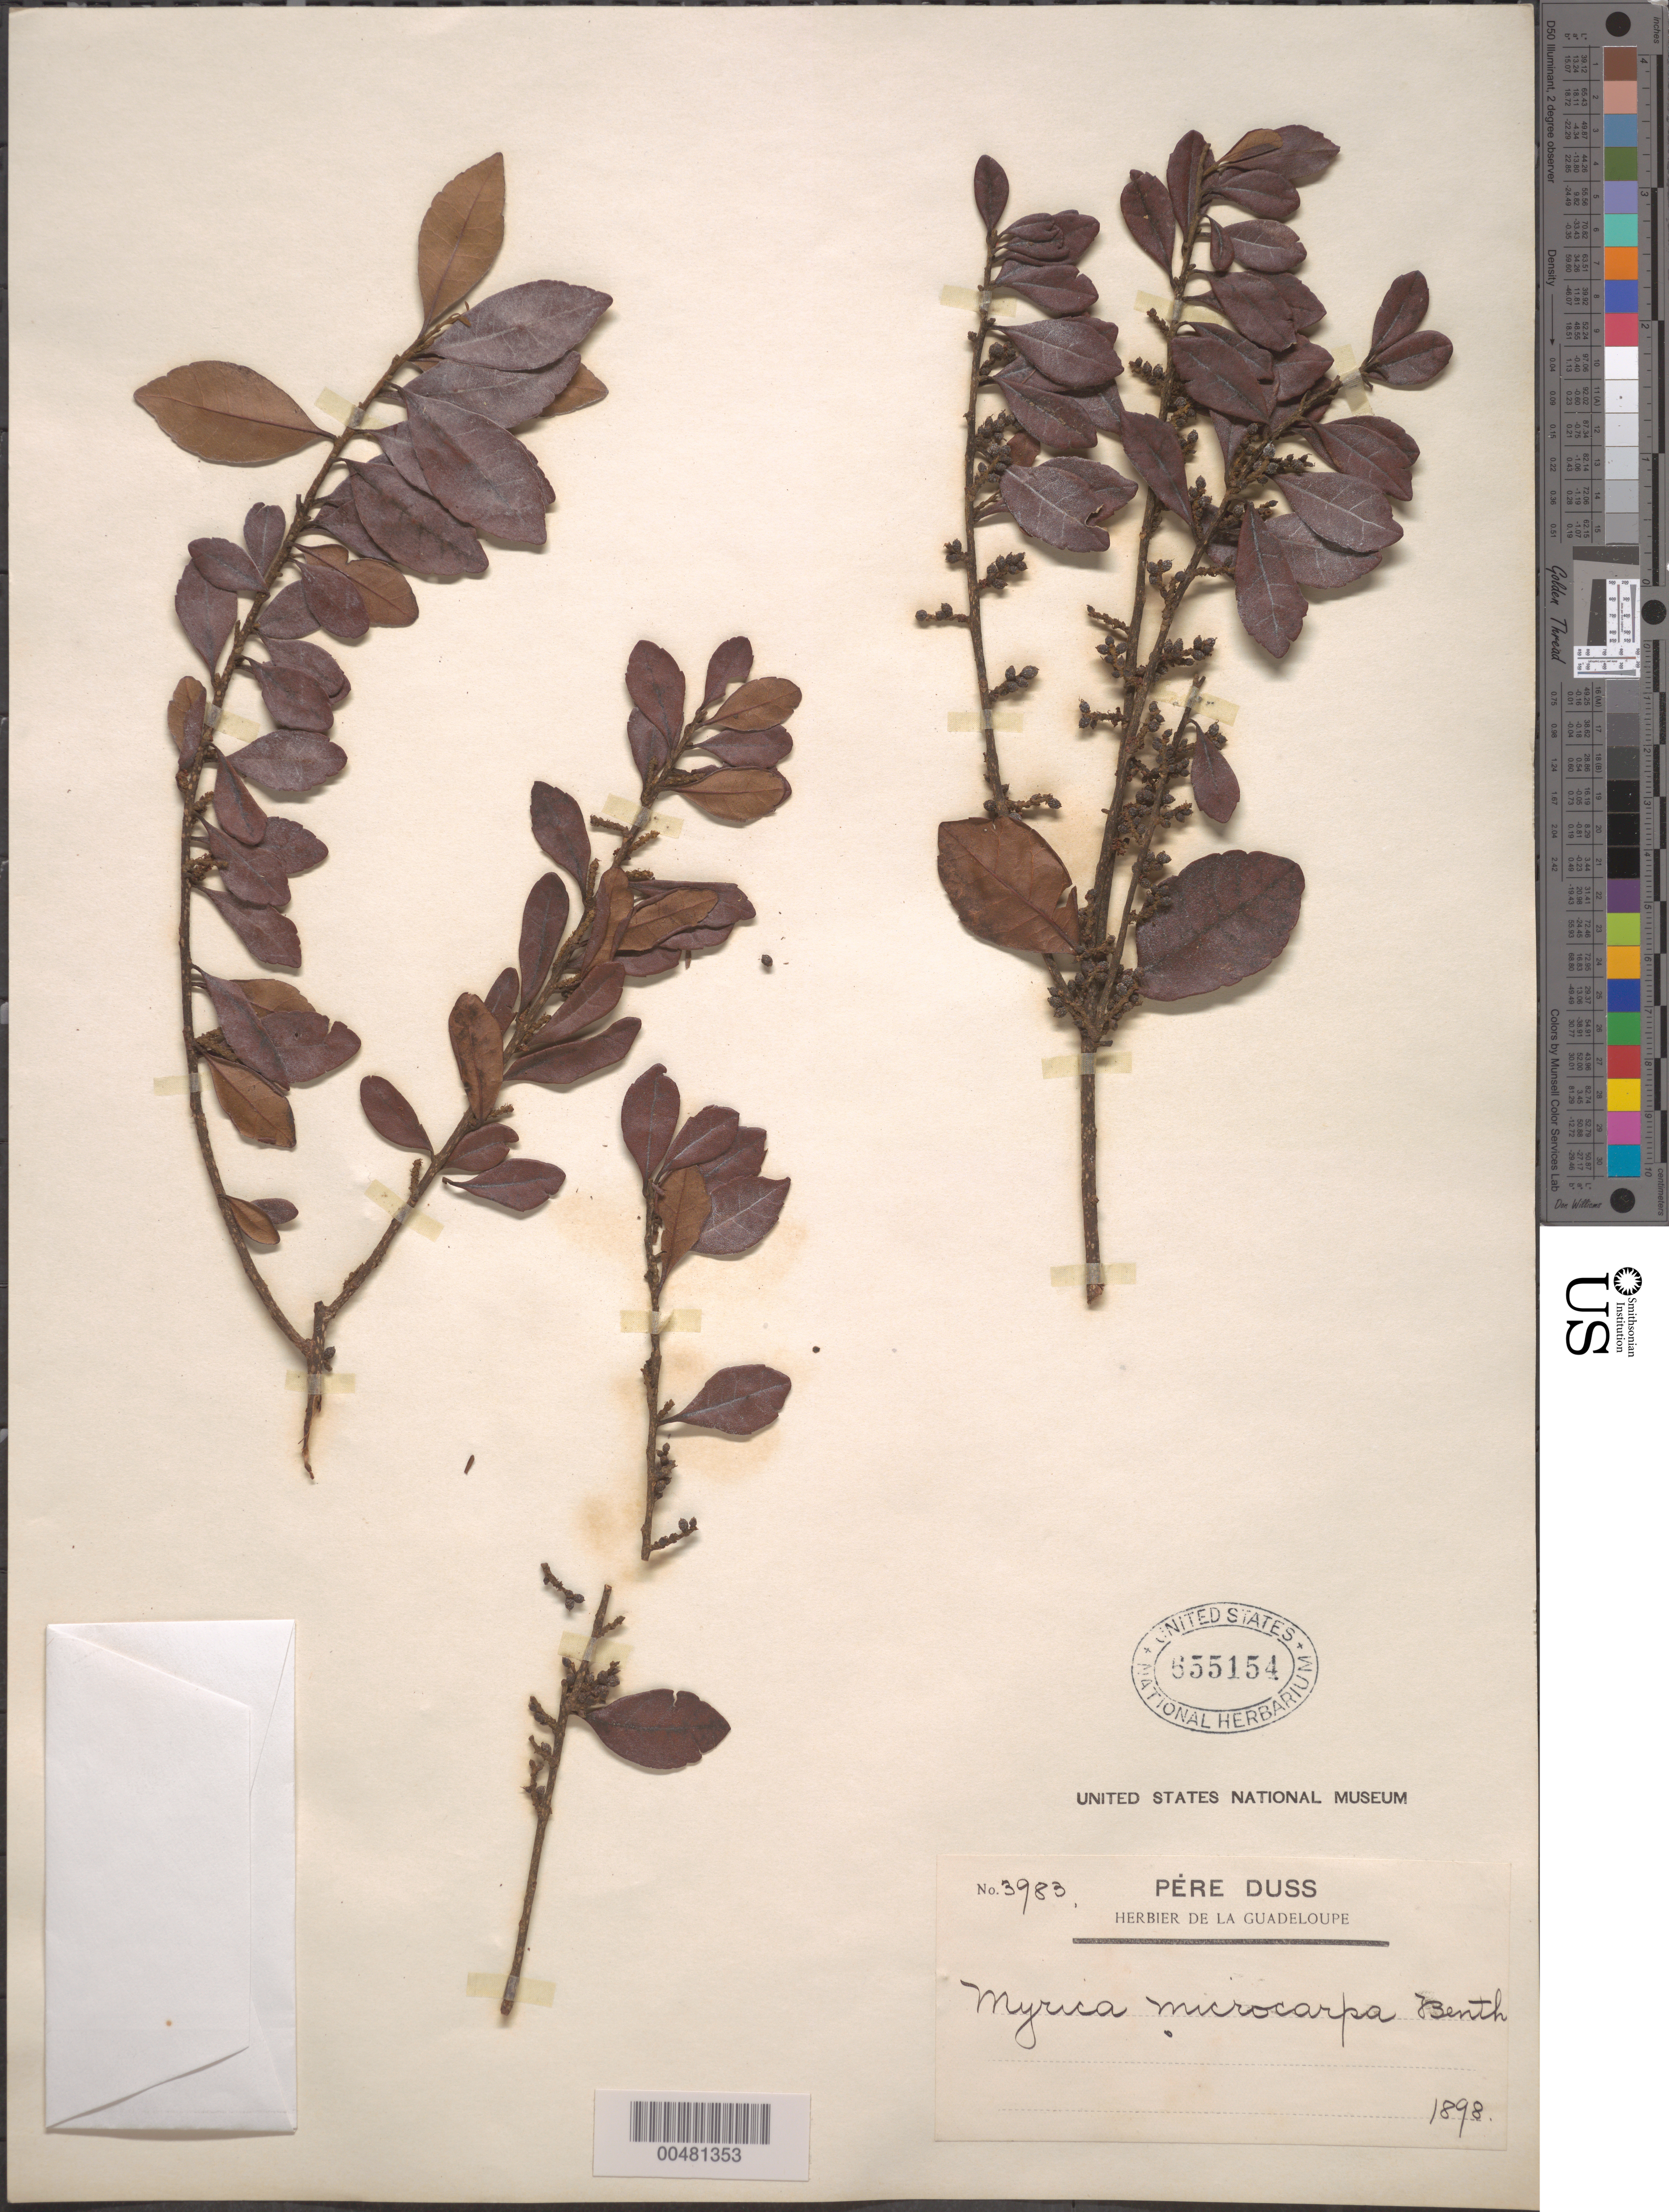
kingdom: Plantae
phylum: Tracheophyta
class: Magnoliopsida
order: Fagales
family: Myricaceae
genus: Myrica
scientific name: Myrica pubescens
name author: Humb. & Bonpl. ex Willd.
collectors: Père Duss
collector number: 3983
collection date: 1898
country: Guadeloupe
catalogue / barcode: US 655154